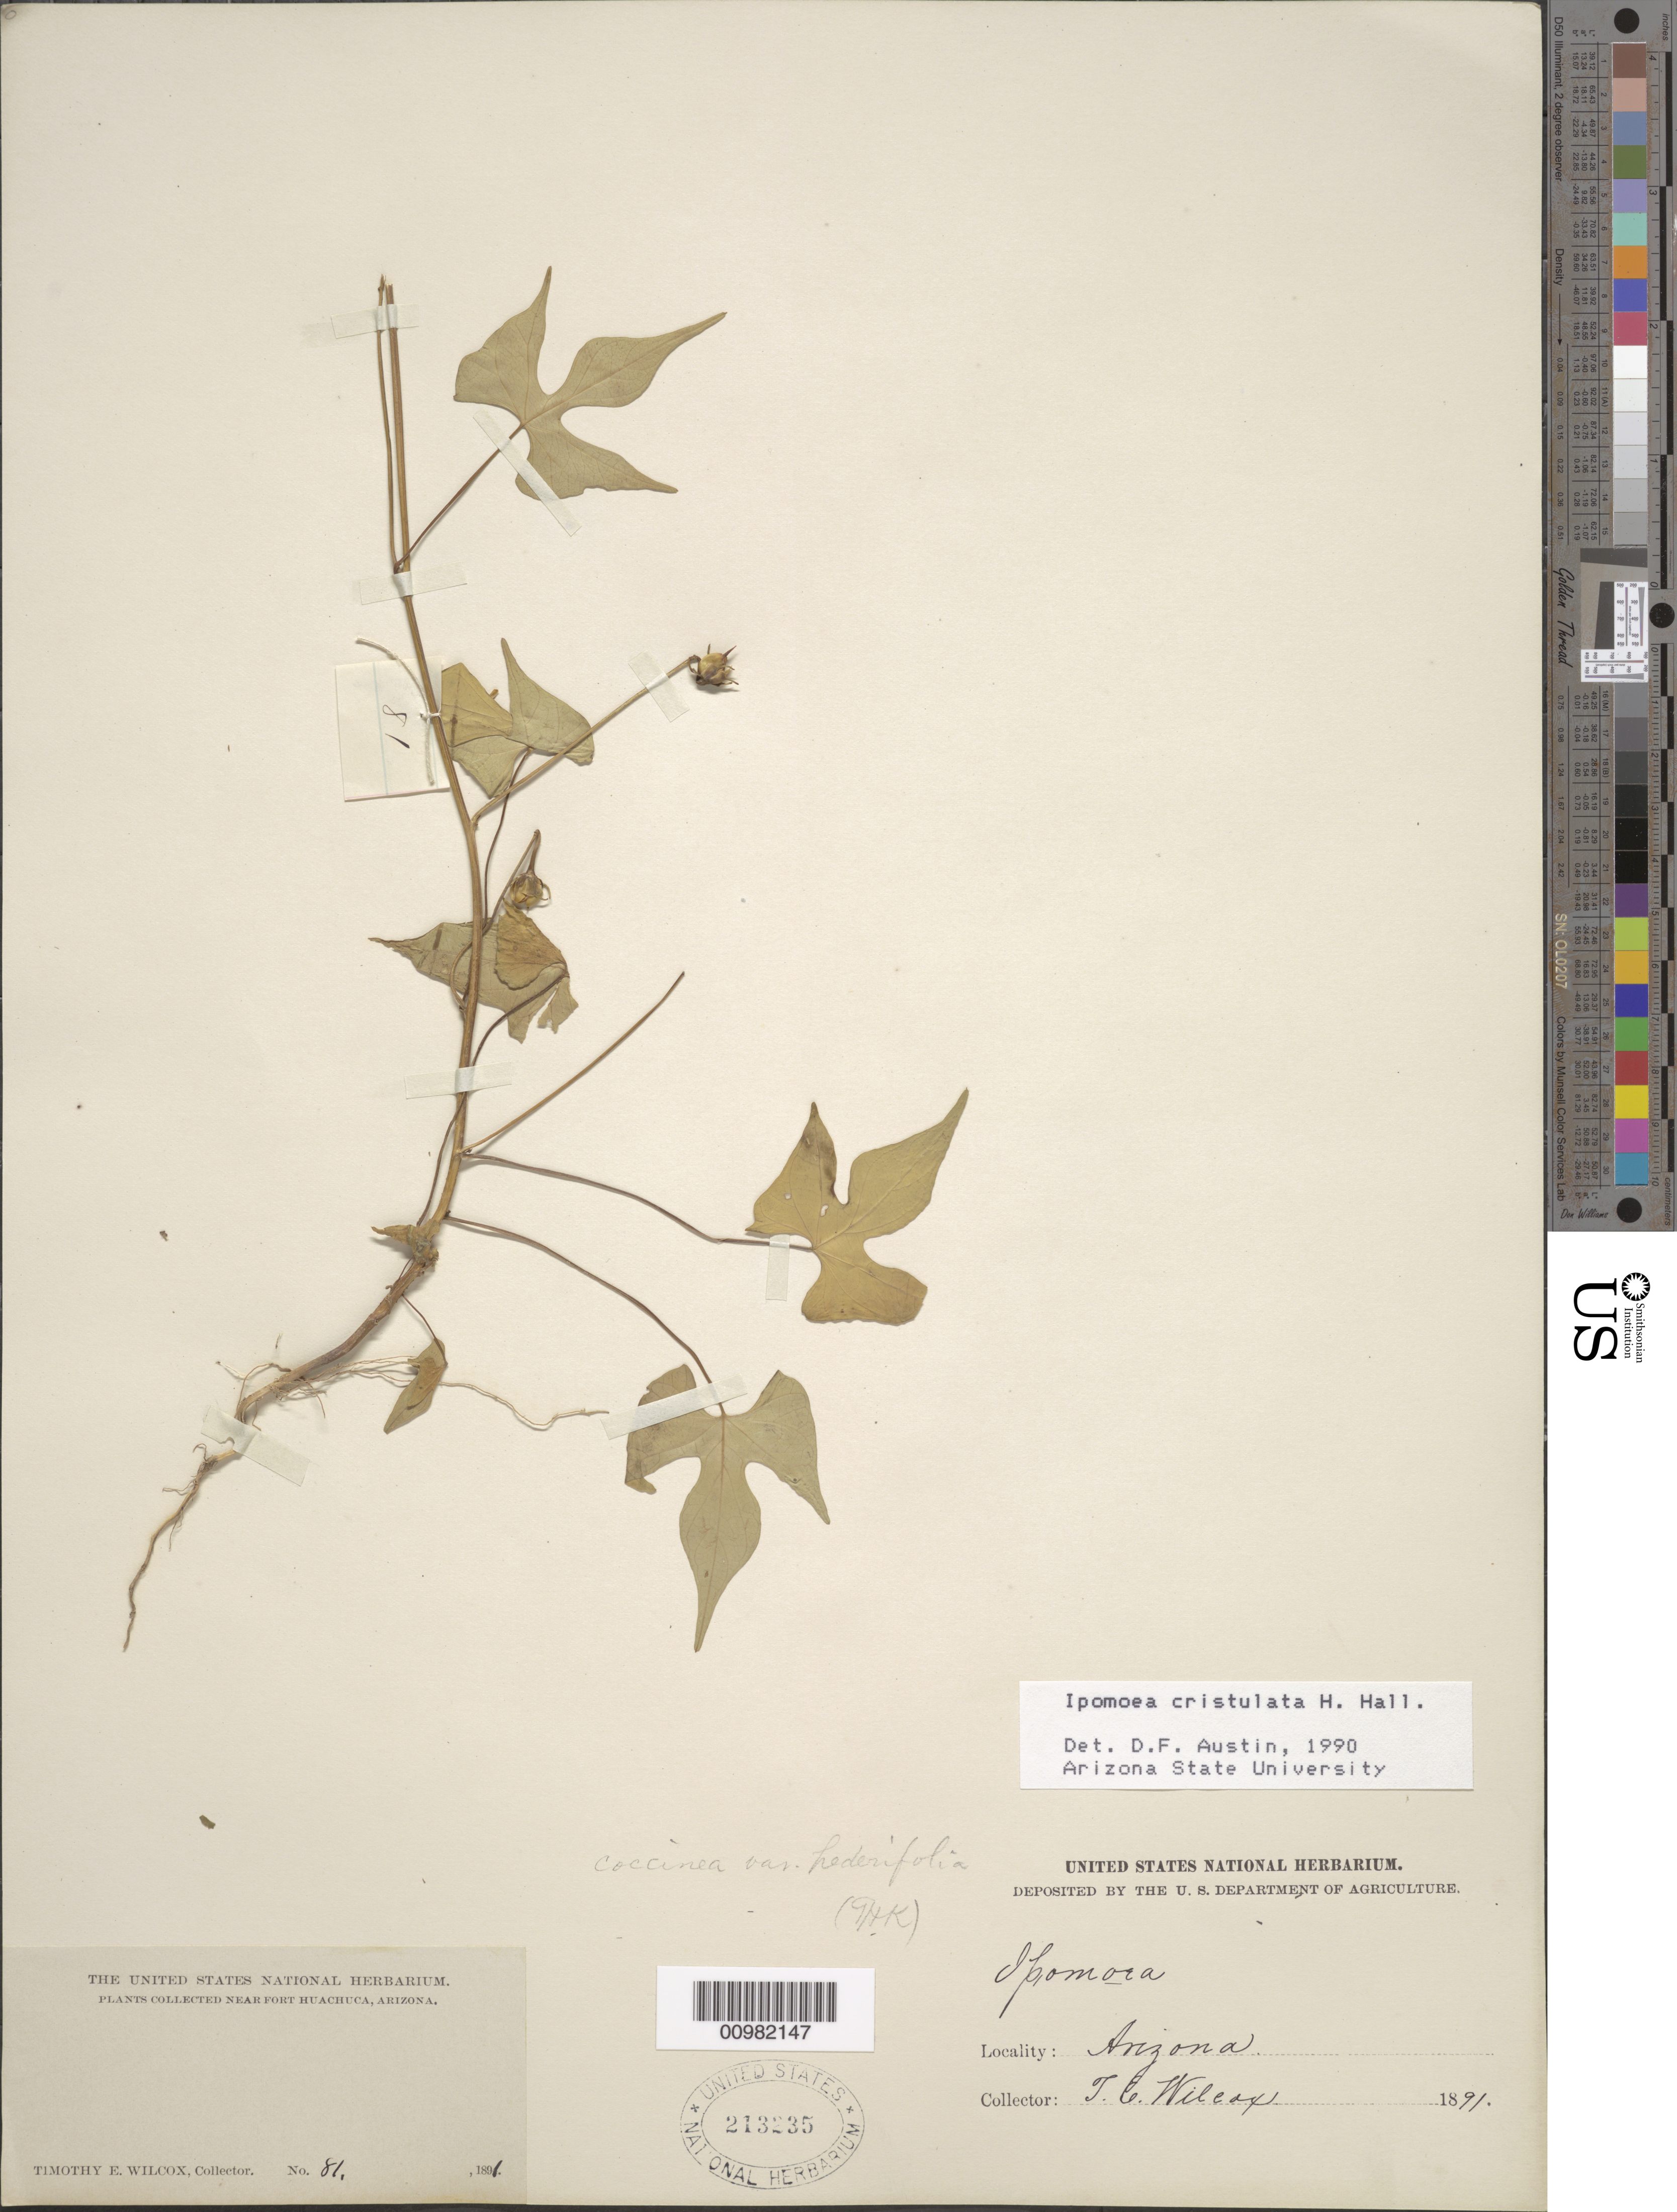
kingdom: Plantae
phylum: Tracheophyta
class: Magnoliopsida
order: Solanales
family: Convolvulaceae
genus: Ipomoea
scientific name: Ipomoea cristulata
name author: Hallier f.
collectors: T. E. Wilcox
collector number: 81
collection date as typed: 1891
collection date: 1891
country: United States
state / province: Arizona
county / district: Cochise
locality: Near Fort Huachuca.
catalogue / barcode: US 213235